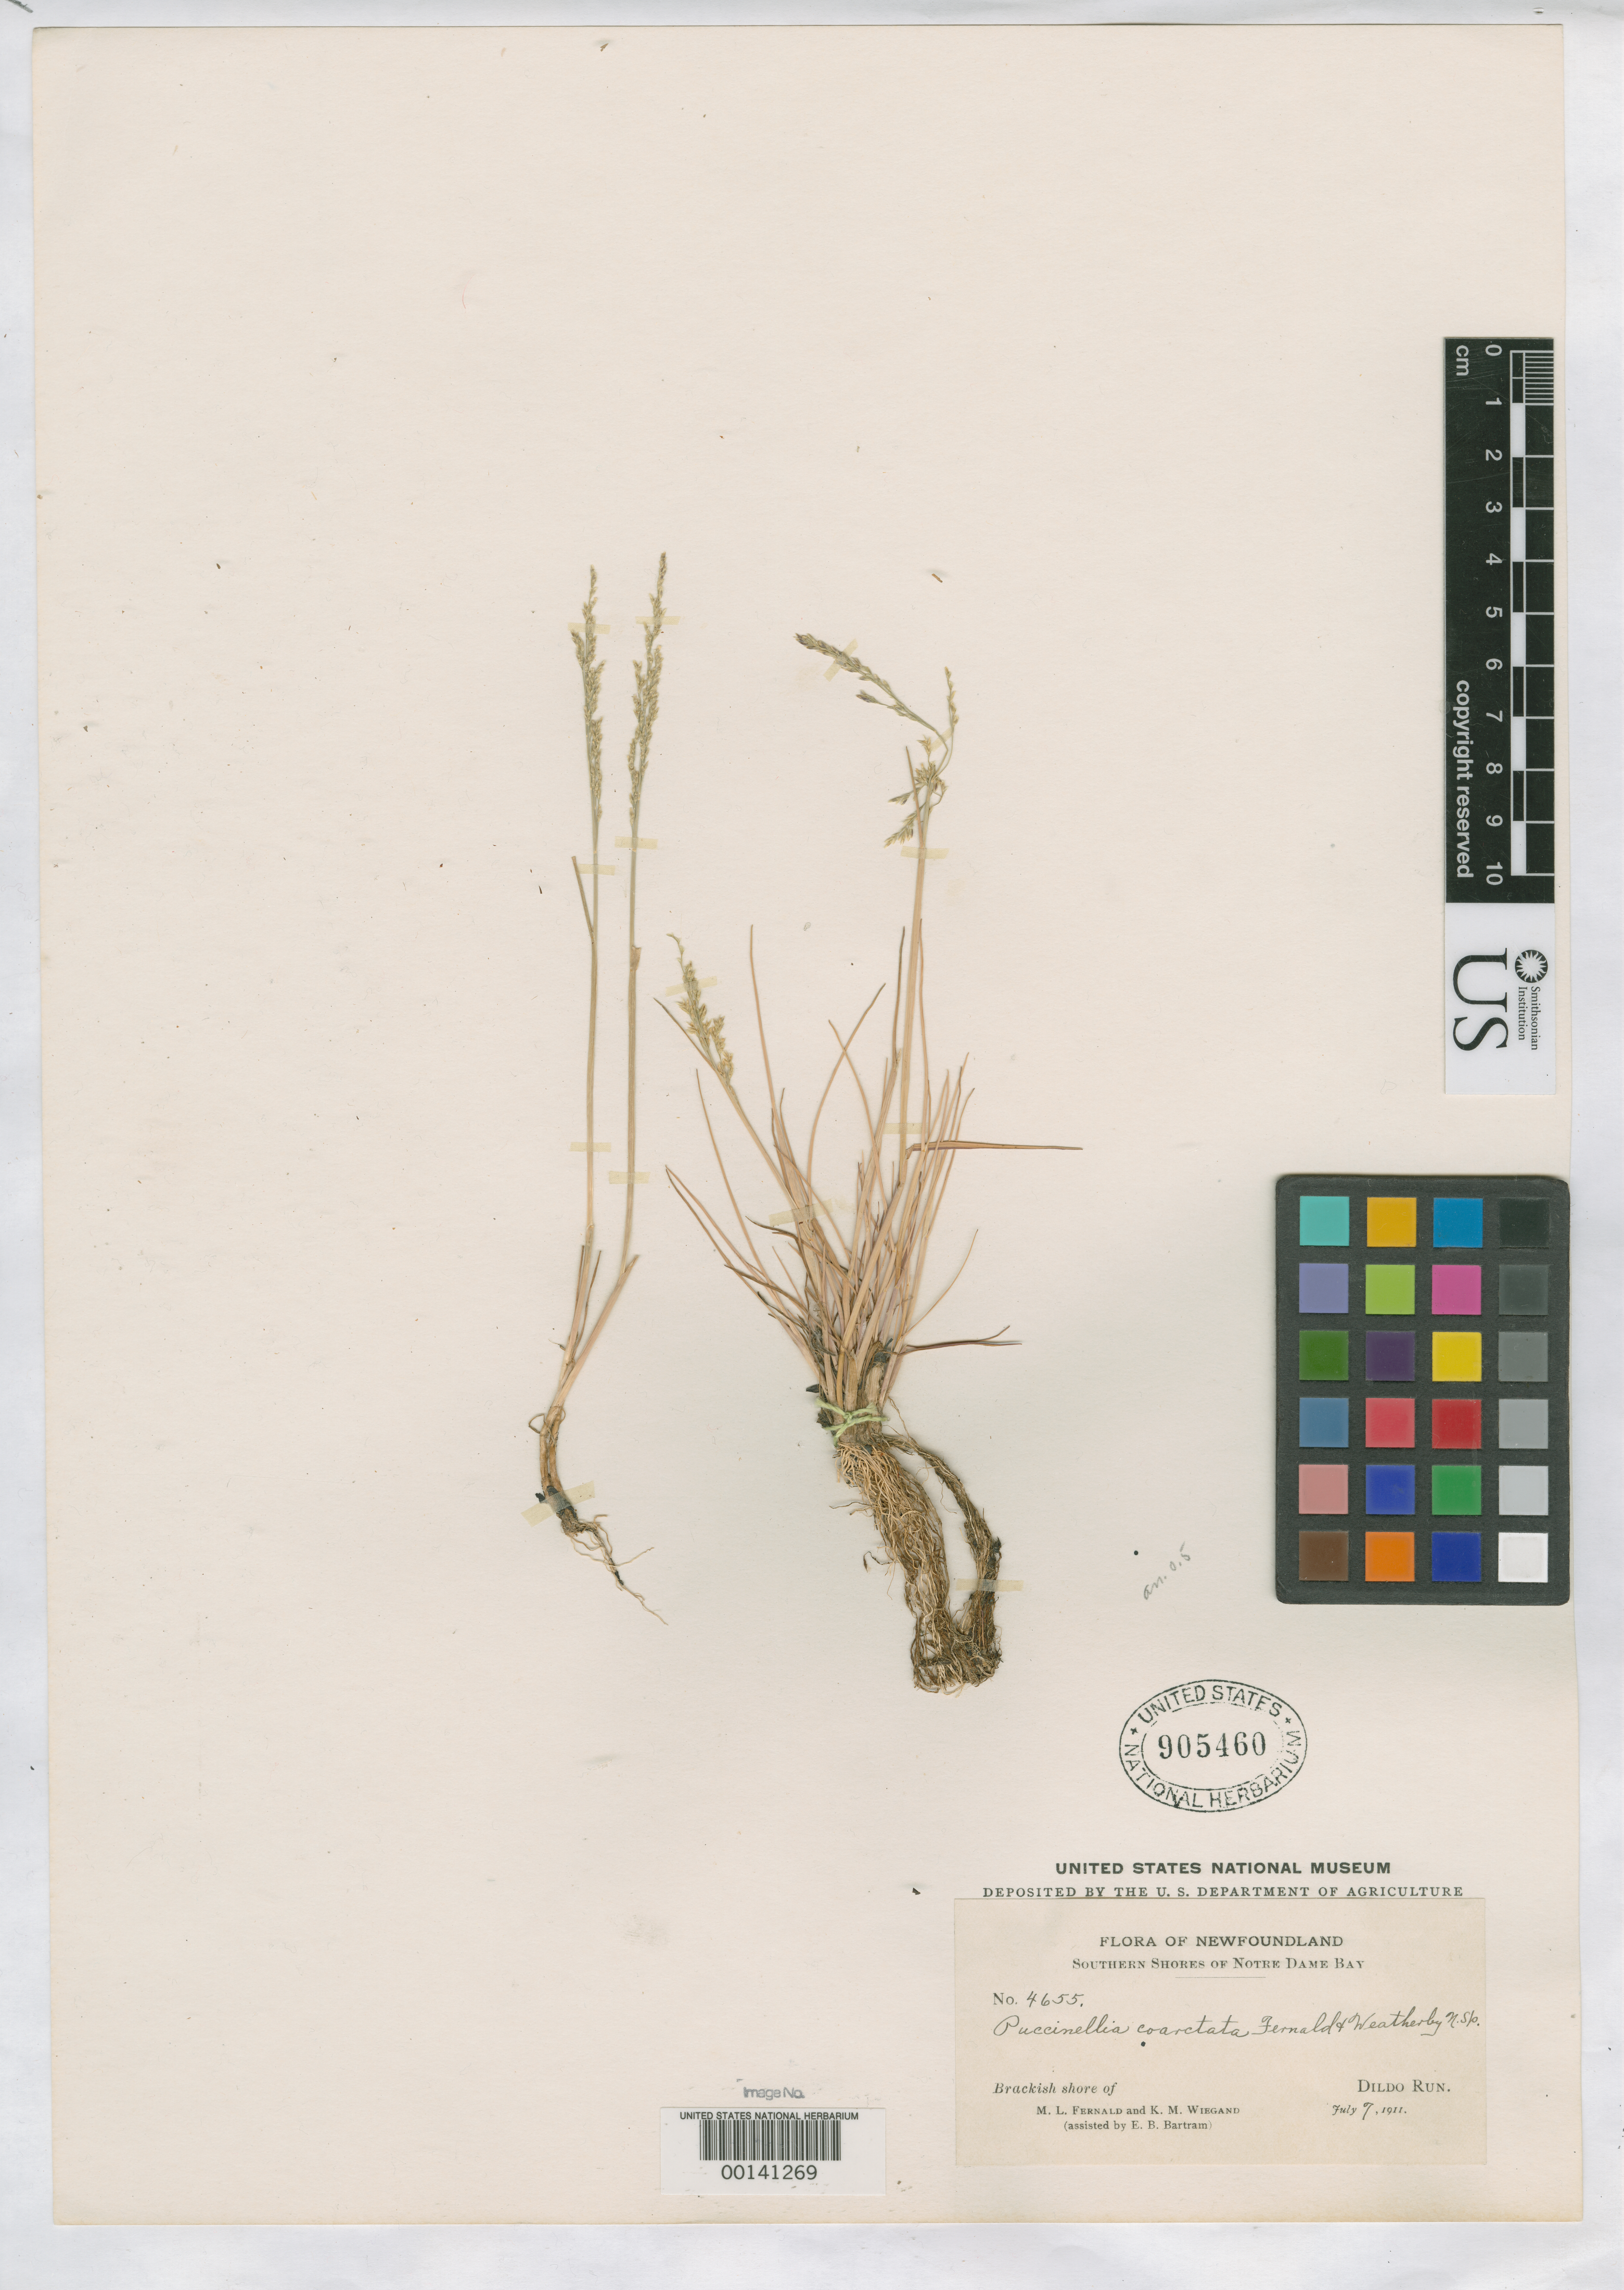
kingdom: Plantae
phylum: Tracheophyta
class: Liliopsida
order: Poales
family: Poaceae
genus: Puccinellia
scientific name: Puccinellia coarctata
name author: Fernald & Weath.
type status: Isotype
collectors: M. L. Fernald & K. M. Wiegand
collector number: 4655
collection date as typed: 07 Jul 1911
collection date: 1911-07-07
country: Canada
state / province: Newfoundland and Labrador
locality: Notre Dame Bay, Dildo Run.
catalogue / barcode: US 905460